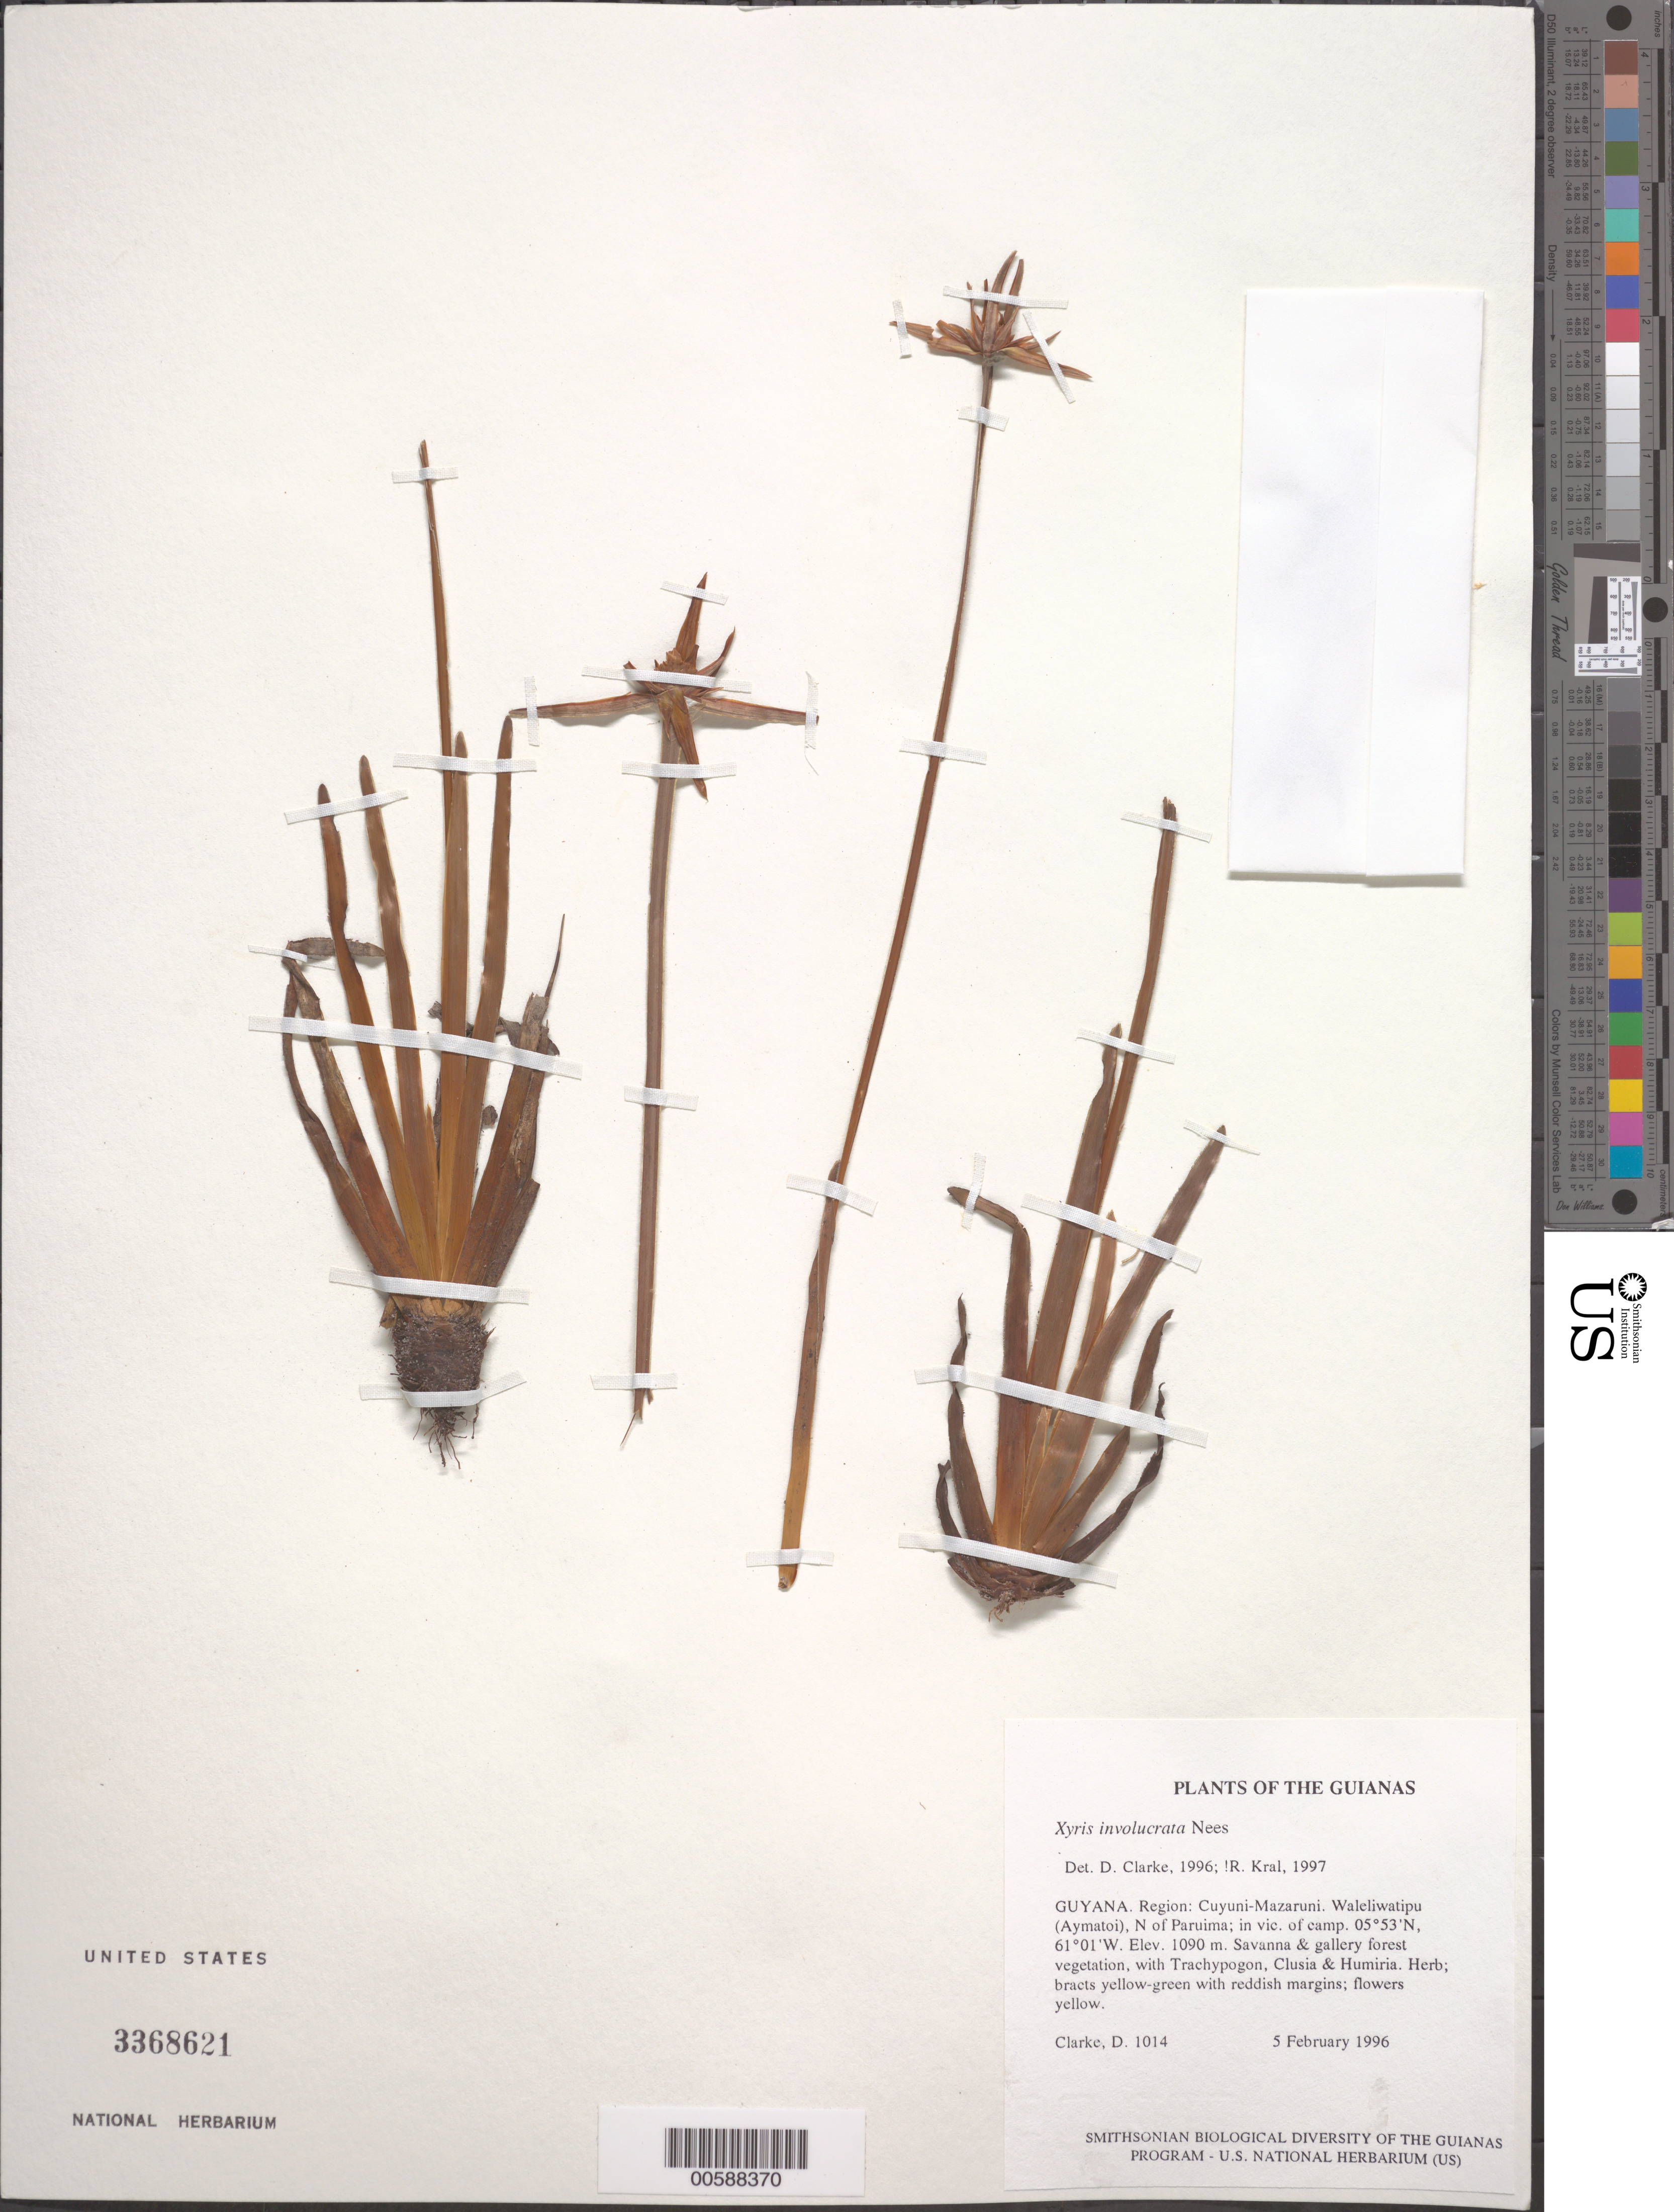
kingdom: Plantae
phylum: Tracheophyta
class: Liliopsida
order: Poales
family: Xyridaceae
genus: Xyris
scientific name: Xyris involucrata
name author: Nees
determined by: Kral, Robert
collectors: H. D. Clarke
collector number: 1014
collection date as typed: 5 February 1996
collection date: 1996-02-05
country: Guyana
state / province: Cuyuni-Mazaruni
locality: Waleliwatipu (Aymatoi), N of Paruima; in vic. of camp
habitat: Savanna & gallery forest vegetation, with Trachypogon, Clusia & Humiria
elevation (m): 1090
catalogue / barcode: US 3368621